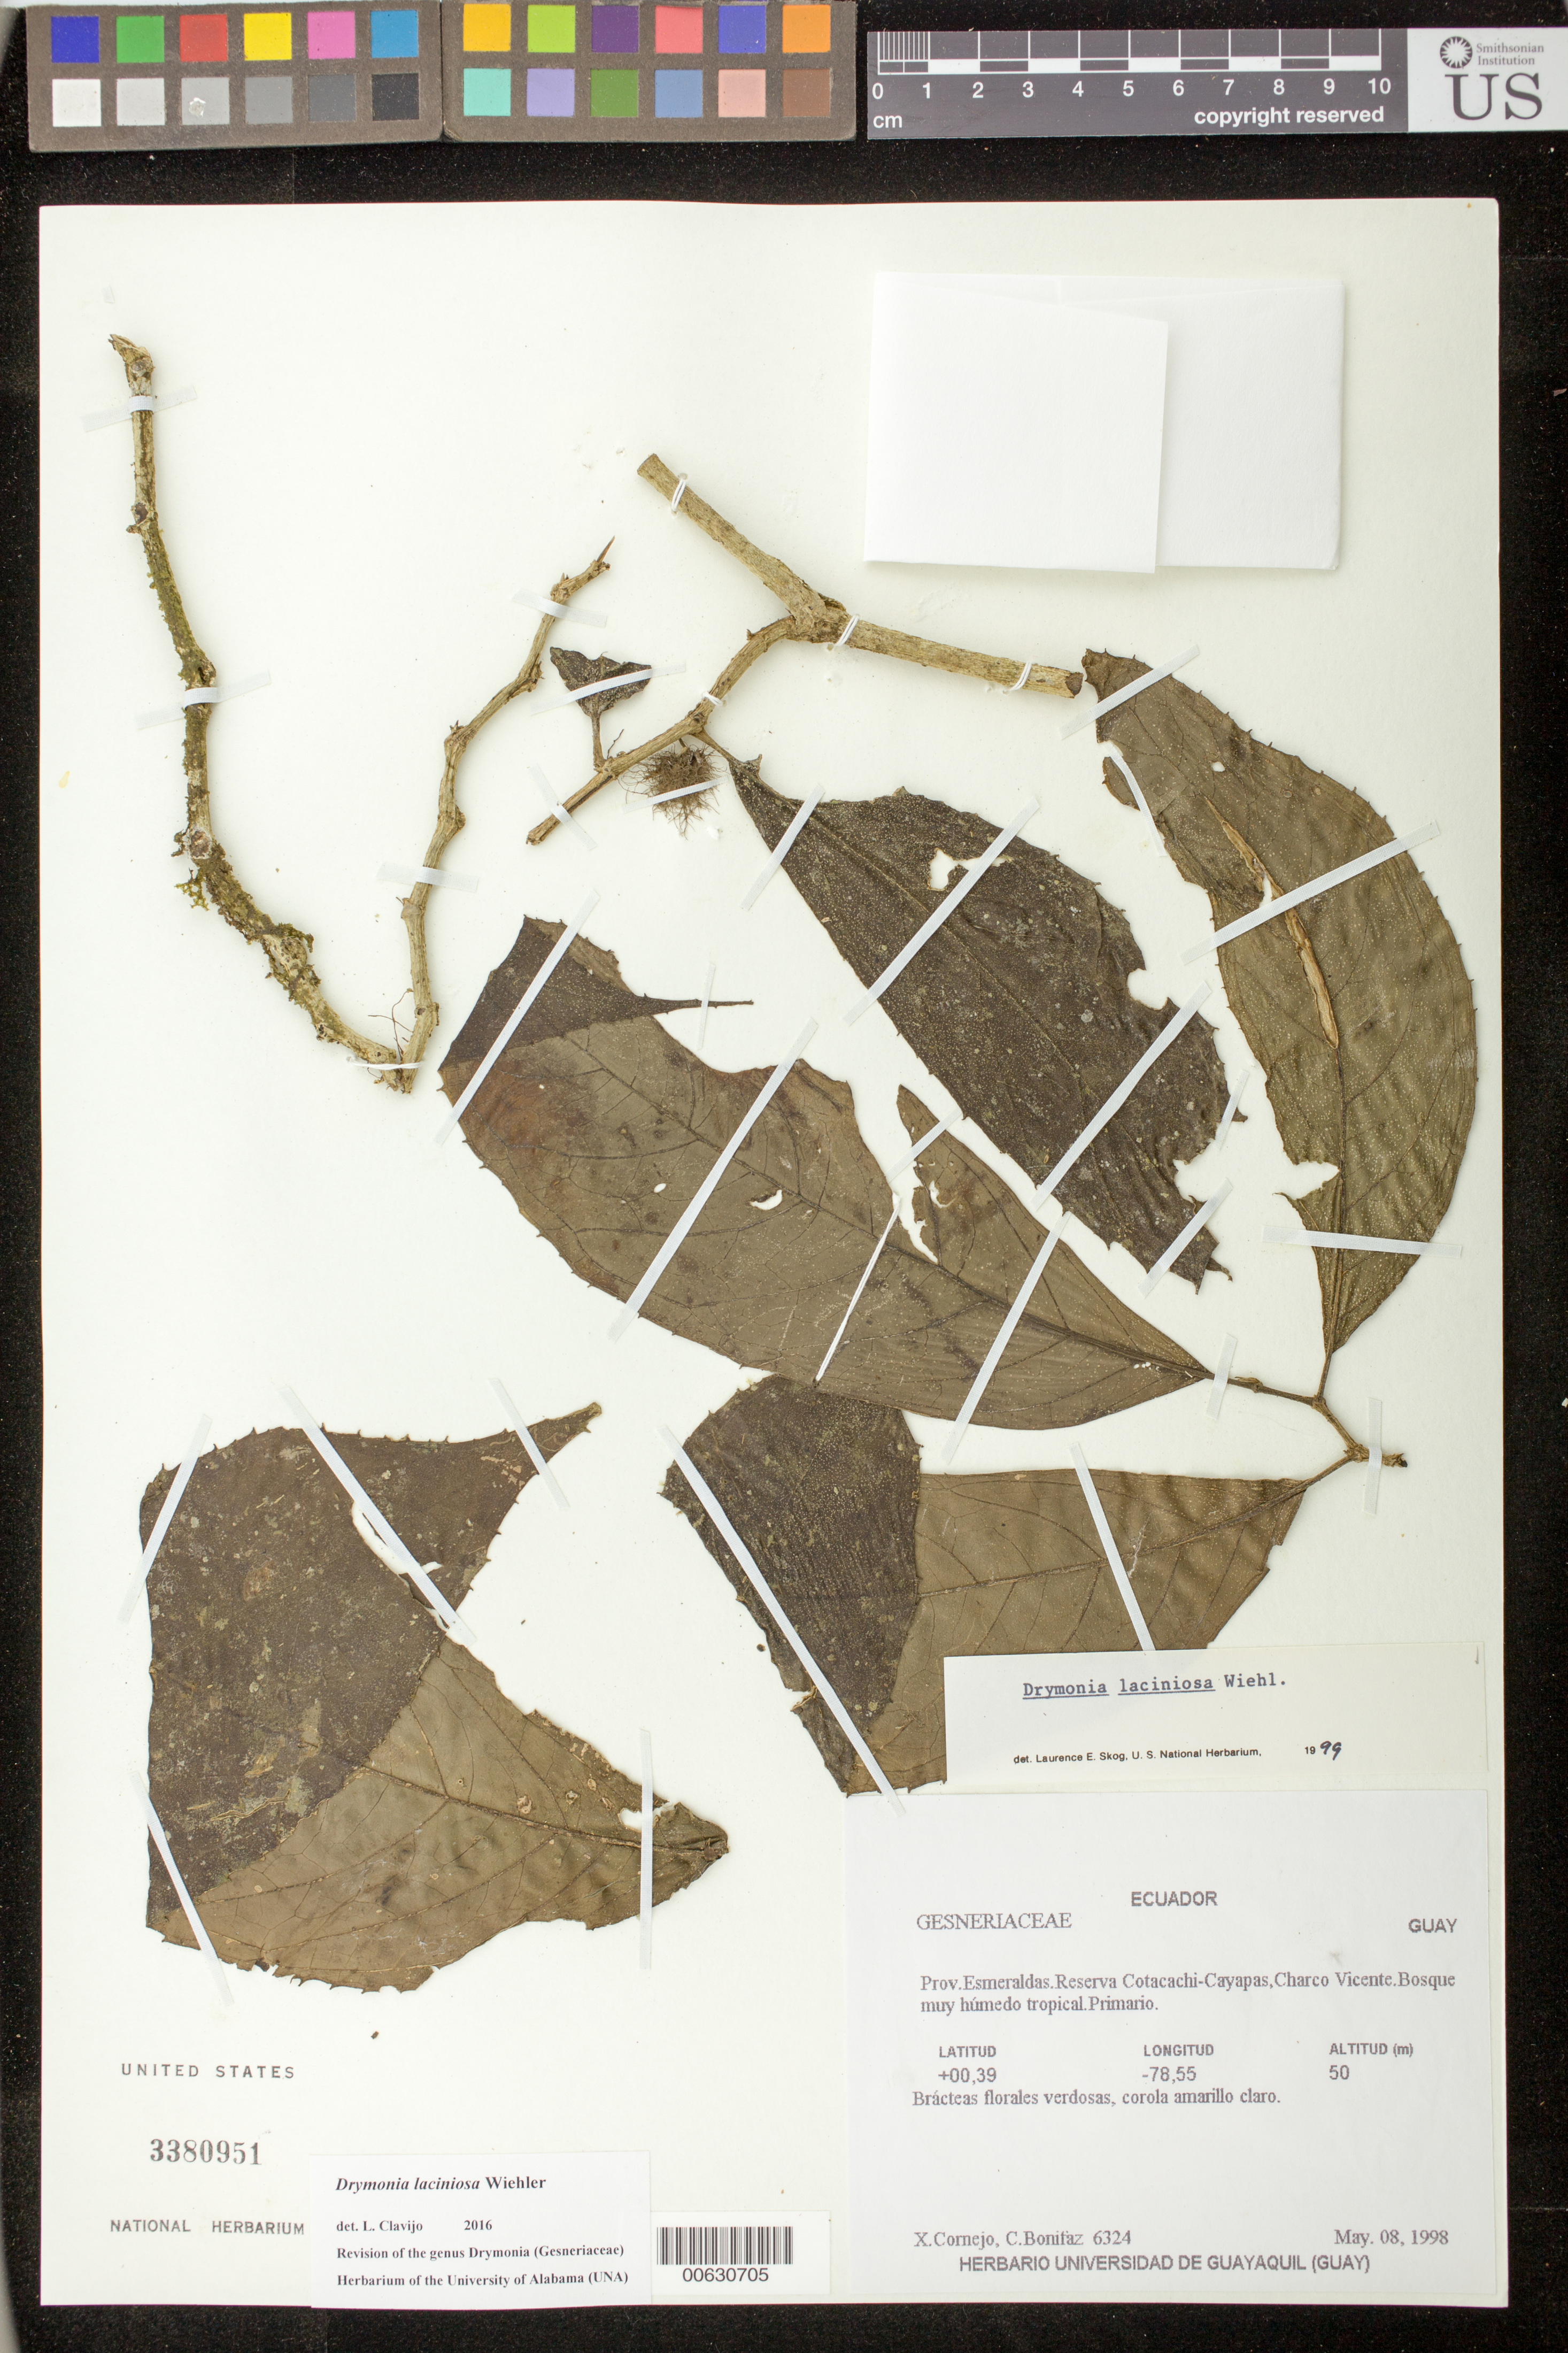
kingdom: Plantae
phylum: Tracheophyta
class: Magnoliopsida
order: Lamiales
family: Gesneriaceae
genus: Drymonia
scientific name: Drymonia laciniosa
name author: Wiehler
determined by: Skog, Laurence E.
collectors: X. F. Cornejo & C. Bonifaz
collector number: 6324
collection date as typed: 08 May 1998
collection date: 1998-05-08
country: Ecuador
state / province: Esmeraldas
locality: Reserva Cotacachi-Cayapas, Charco Vicente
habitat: Bosque muy húmedo tropical, primario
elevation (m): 50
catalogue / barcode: US 3380951